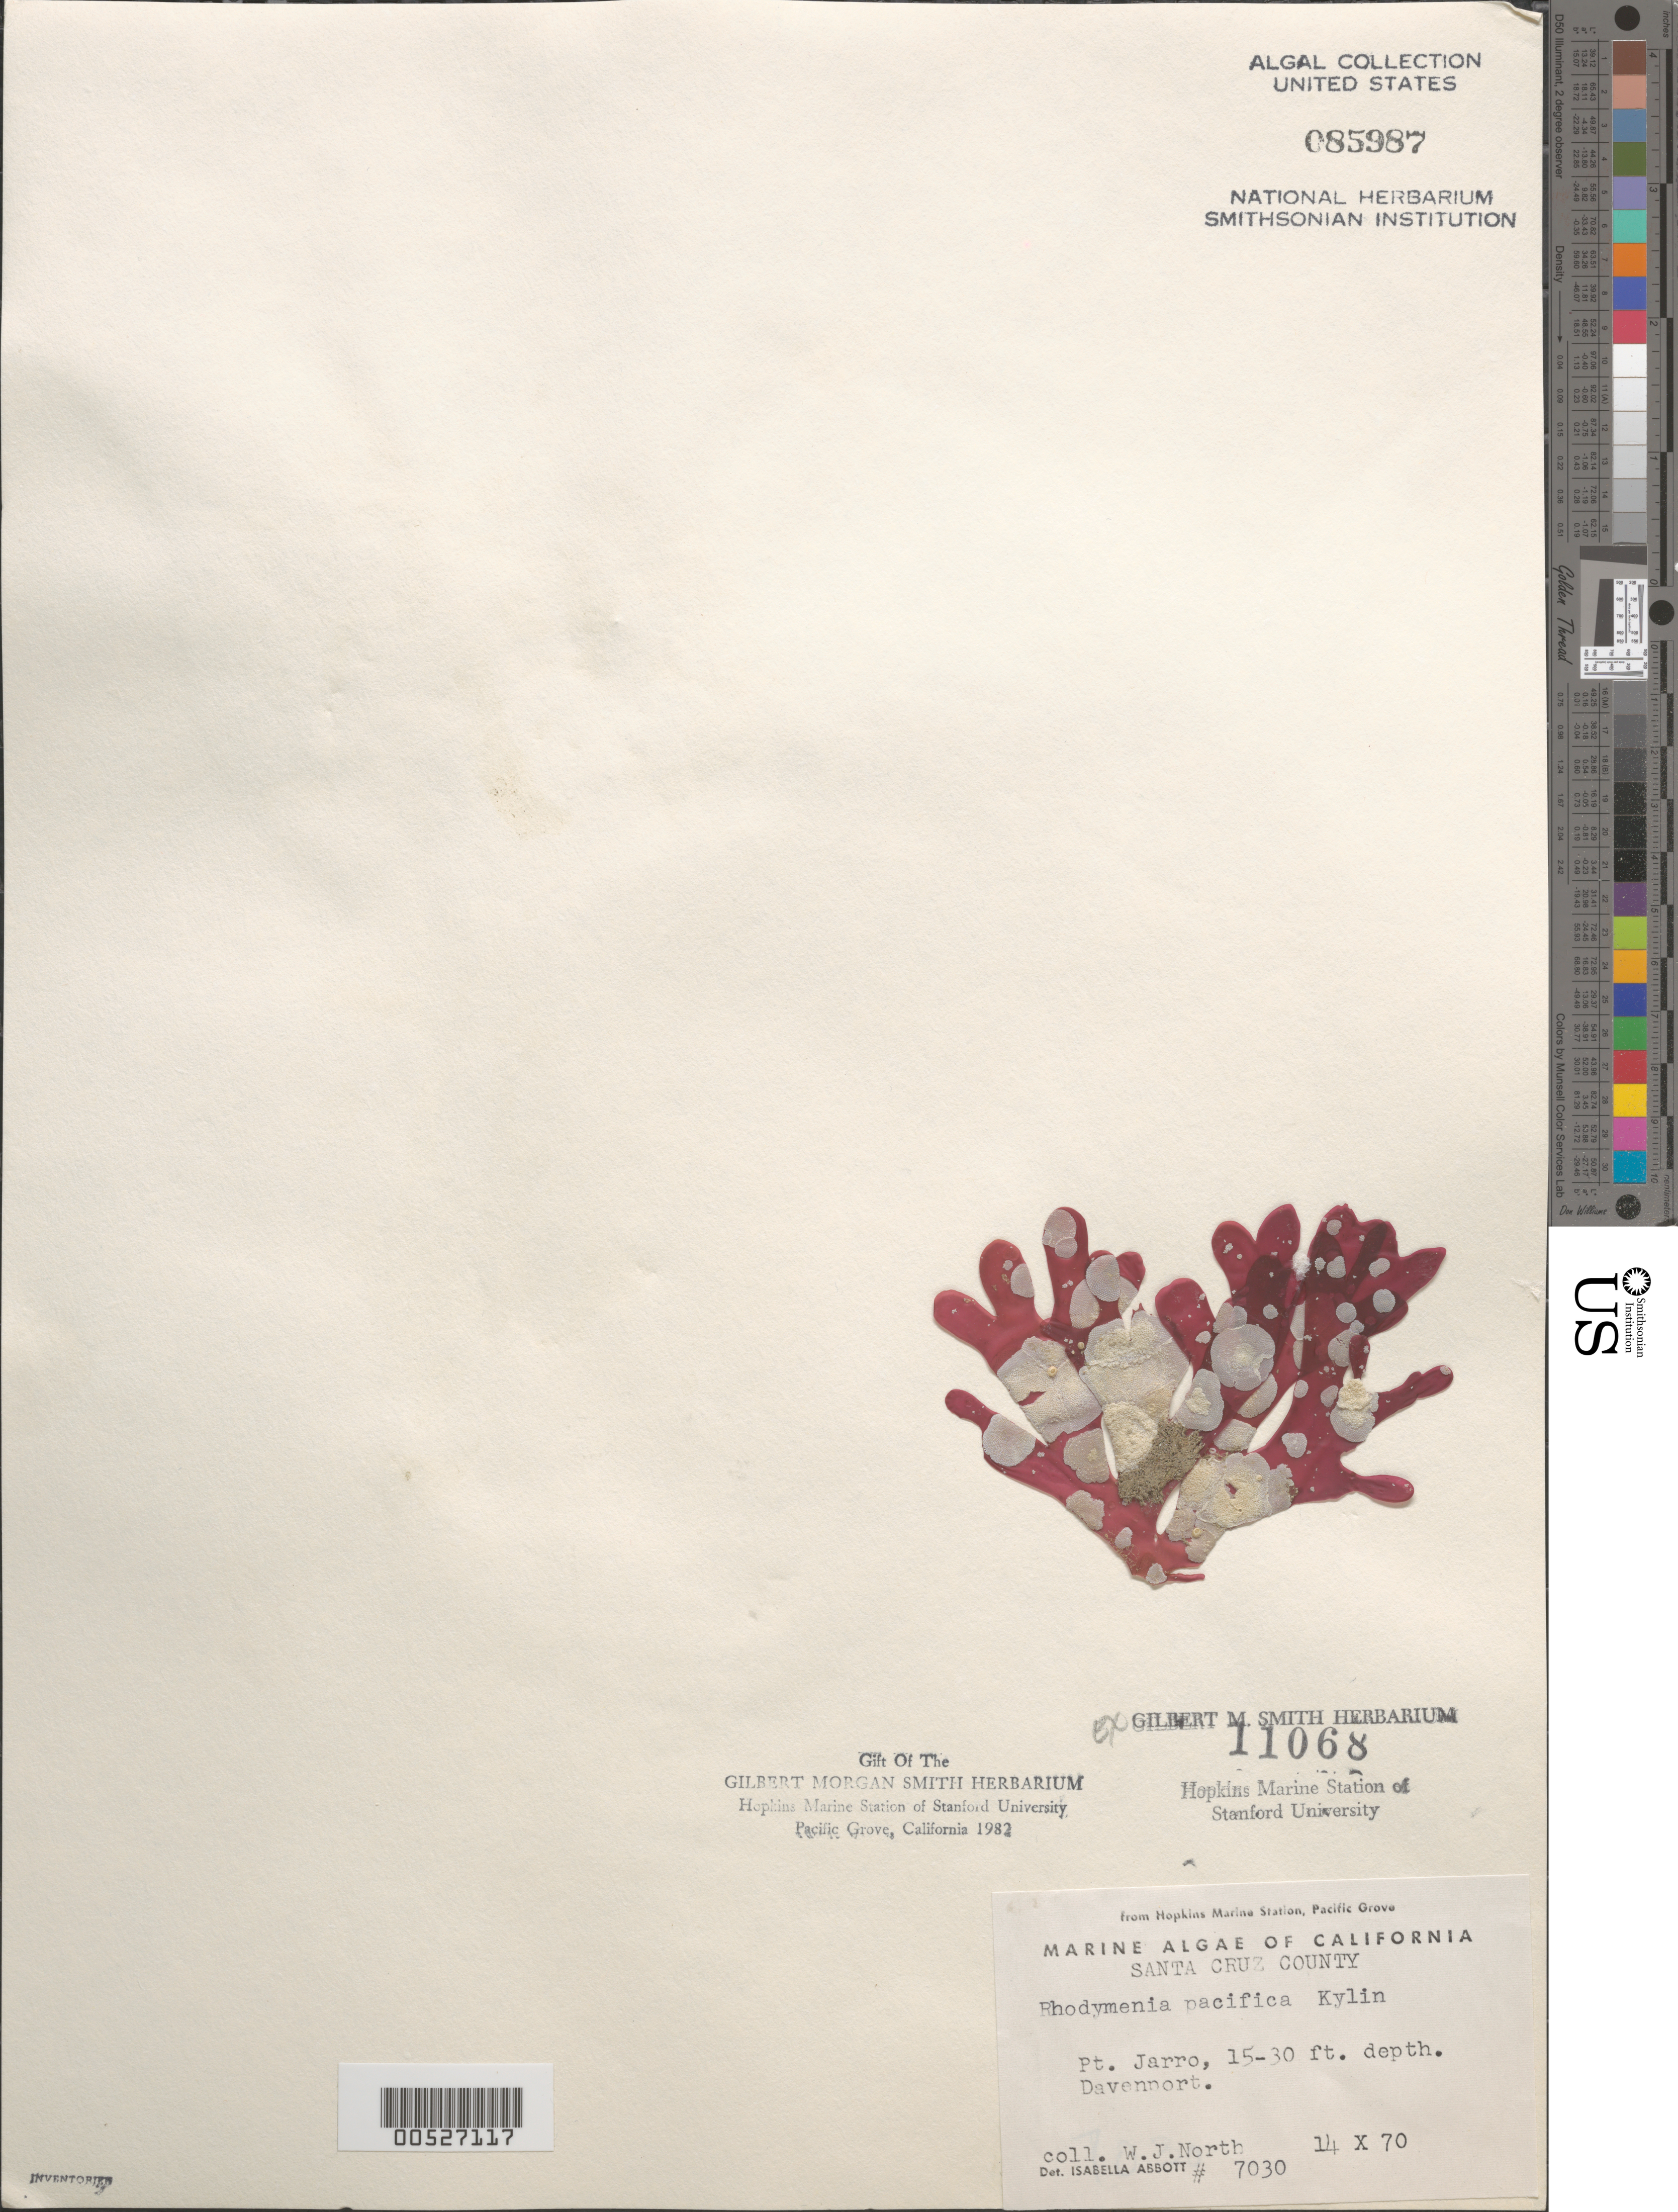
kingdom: Plantae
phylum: Rhodophyta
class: Florideophyceae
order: Rhodymeniales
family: Rhodymeniaceae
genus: Rhodymenia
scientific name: Rhodymenia pacifica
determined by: Abbott, Isabella A.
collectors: W. North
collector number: IAA 7030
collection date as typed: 14 Oct 1970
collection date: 1970-10-14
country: United States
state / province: California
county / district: Santa Cruz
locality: El Jarro Point, Davenport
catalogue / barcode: US 85987